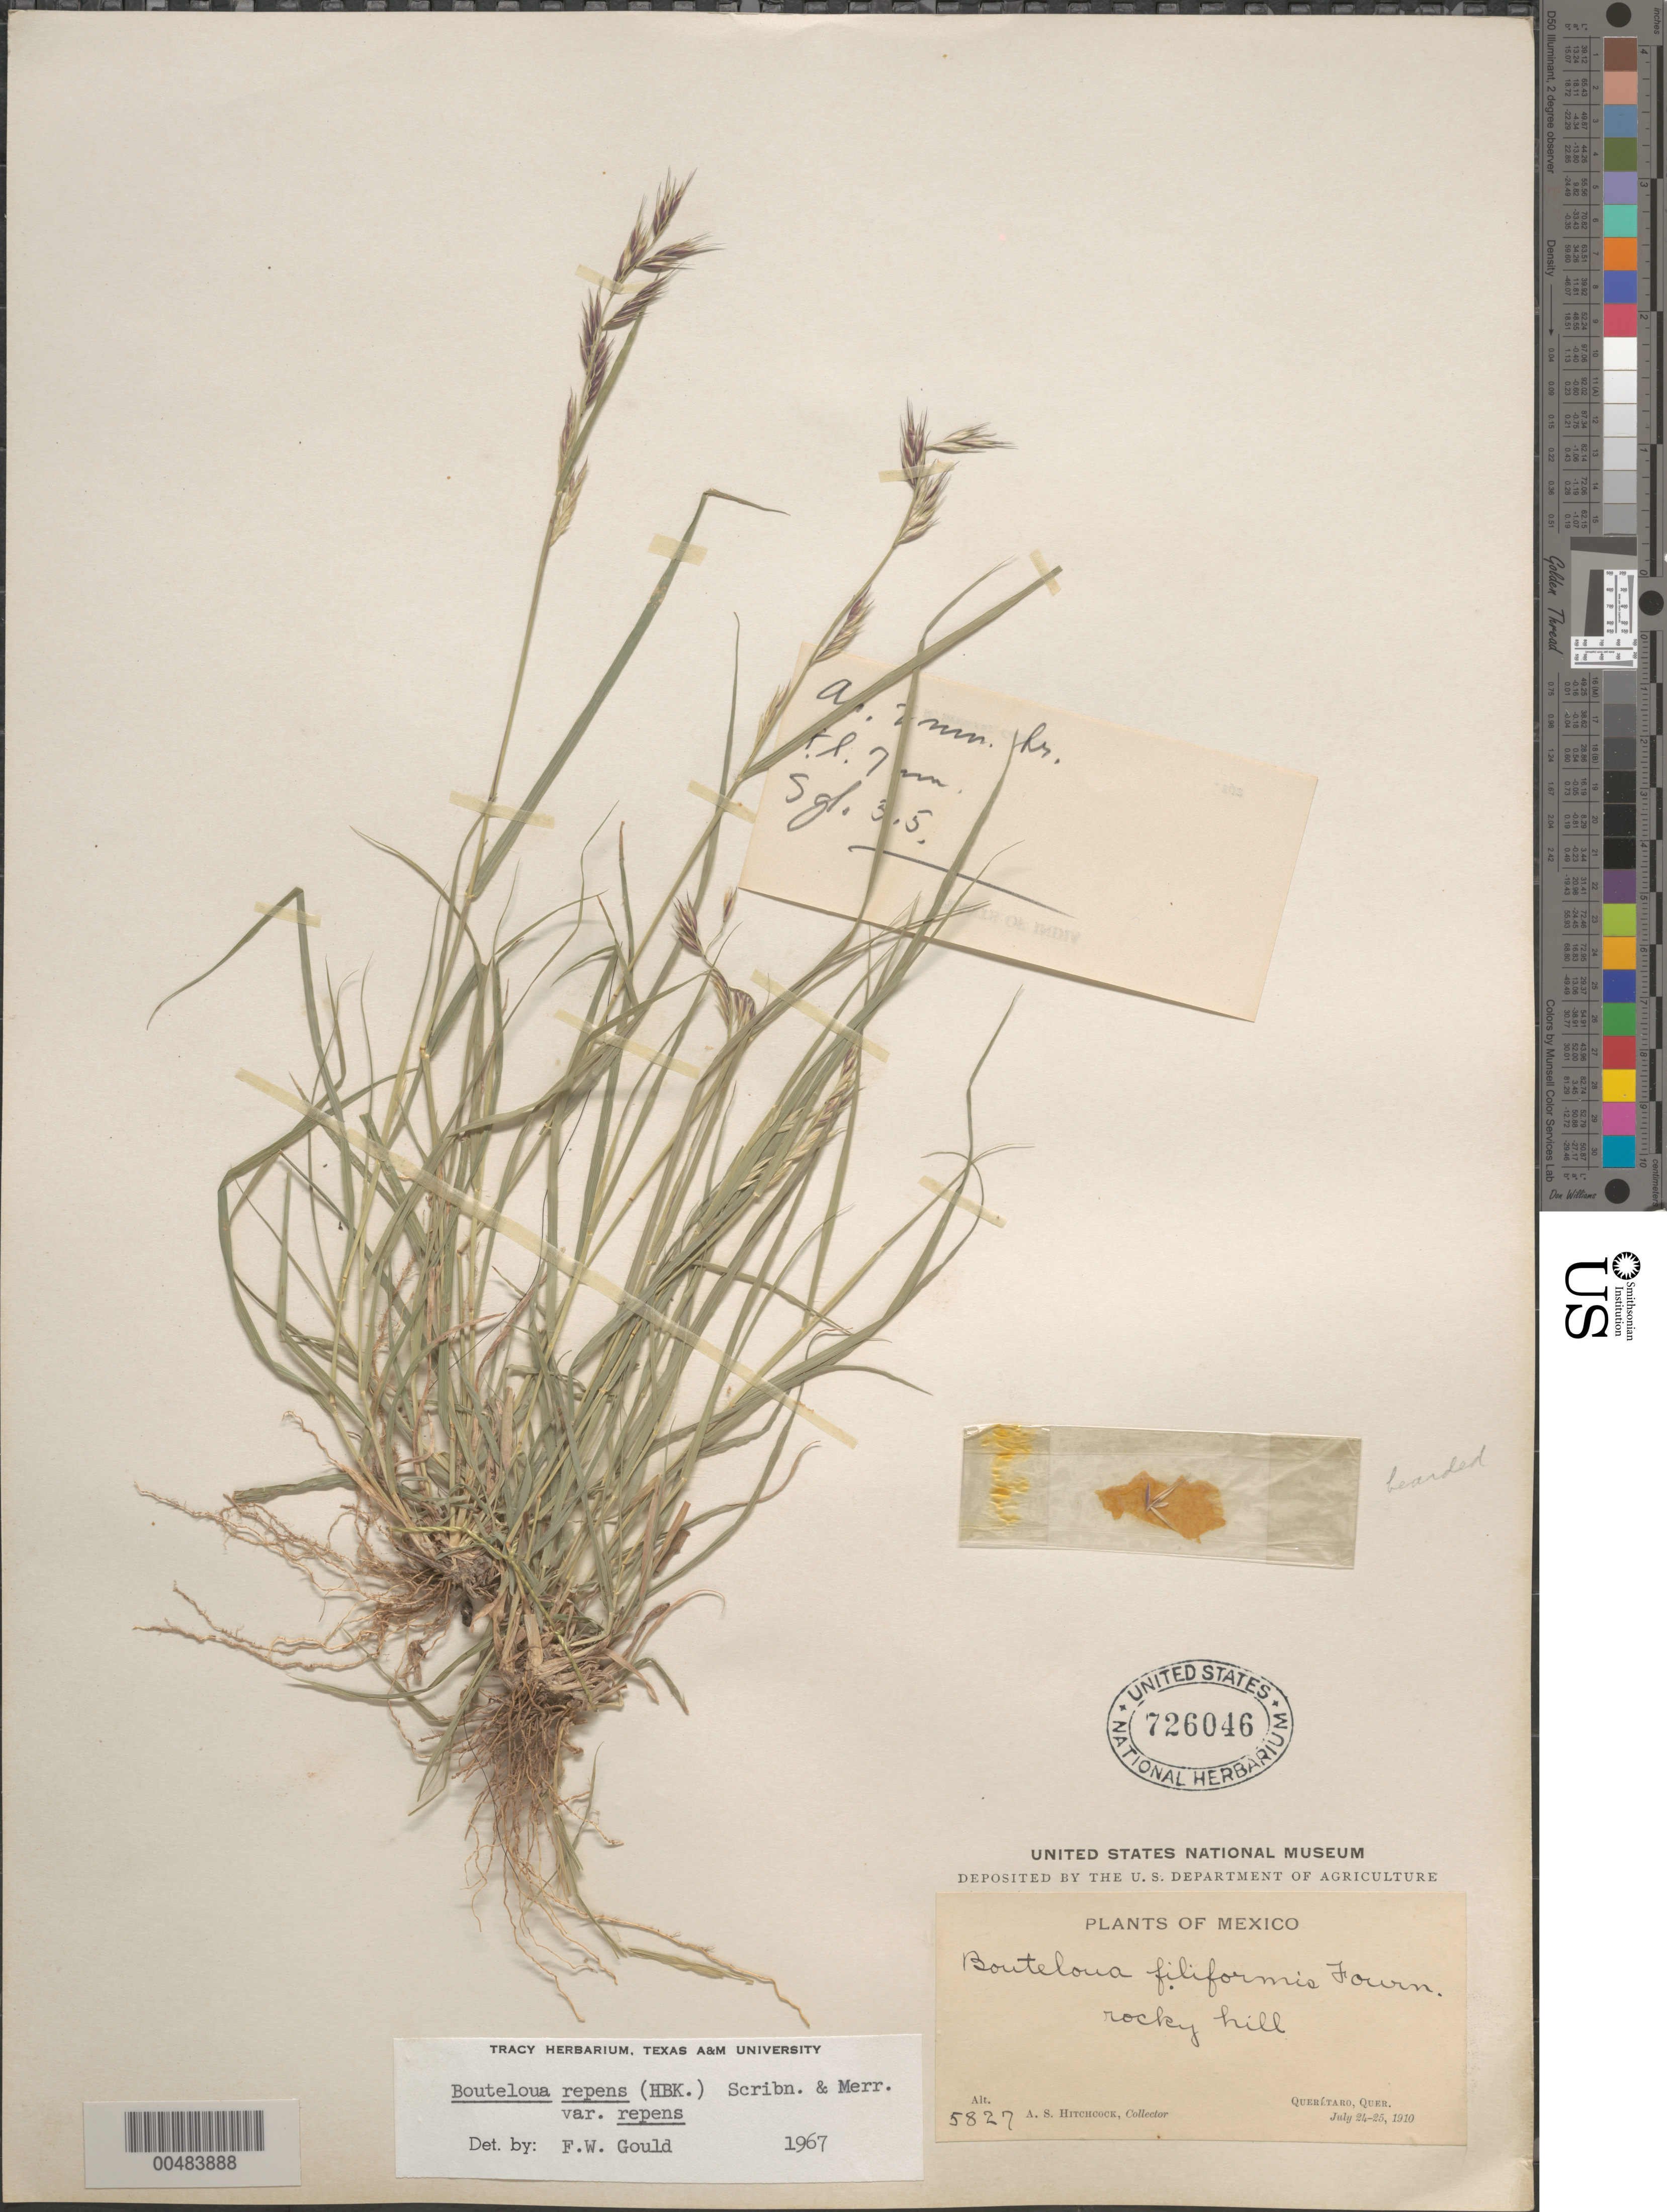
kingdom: Plantae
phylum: Tracheophyta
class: Liliopsida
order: Poales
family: Poaceae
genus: Bouteloua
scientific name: Bouteloua repens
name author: (Kunth) Scribn. & Merr.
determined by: Gould, F. W.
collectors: A. S. Hitchcock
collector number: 5827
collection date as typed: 24 Jul 1910 to 25 Jul 1910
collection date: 1910-07-24/1910-07-25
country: Mexico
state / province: Querétaro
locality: Querétaro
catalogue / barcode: US 726046